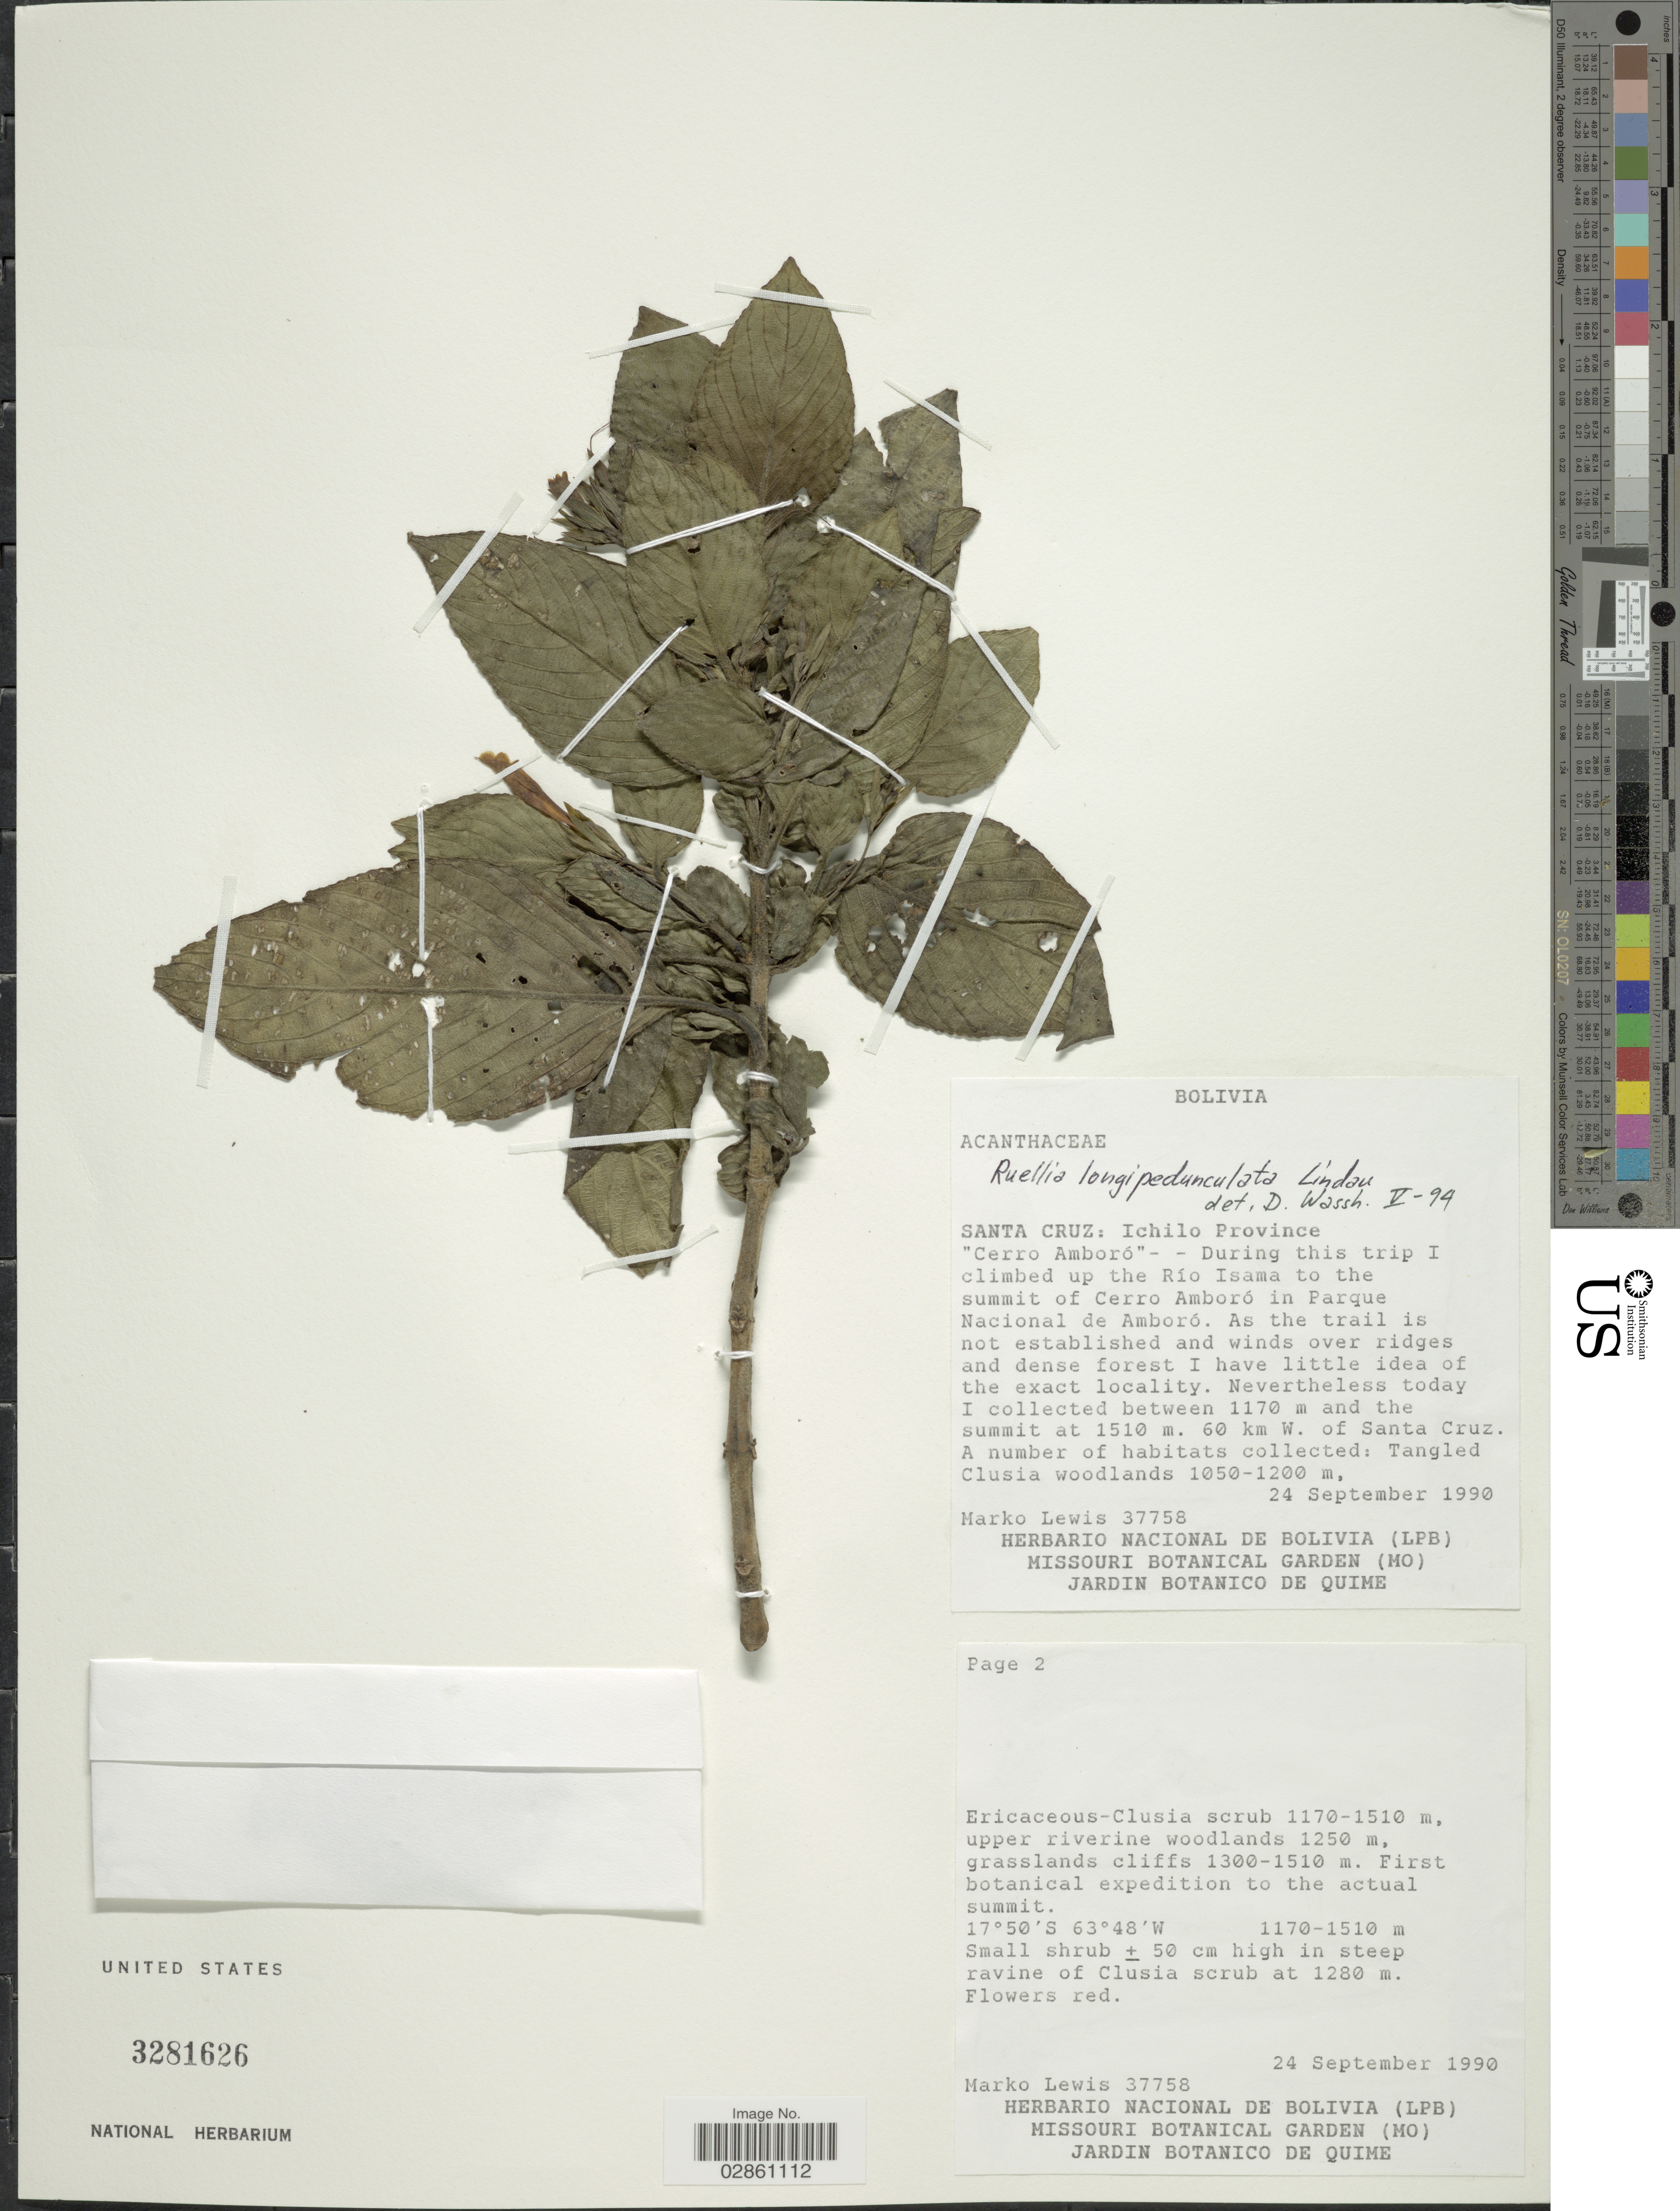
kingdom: Plantae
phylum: Tracheophyta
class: Magnoliopsida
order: Lamiales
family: Acanthaceae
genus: Ruellia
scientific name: Ruellia longipedunculata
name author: Lindau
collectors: M. A. Lewis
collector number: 37758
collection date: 1990-09-24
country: Bolivia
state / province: Santa Cruz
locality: Ichilo Province. "Cerro Amboró"- - During this trip I climbed up the Río Isama to the summit of Cerro Amboró in Parque Nacional de Amboró. 60 km W. of Santa Cruz.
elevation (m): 1050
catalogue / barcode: US 3281626